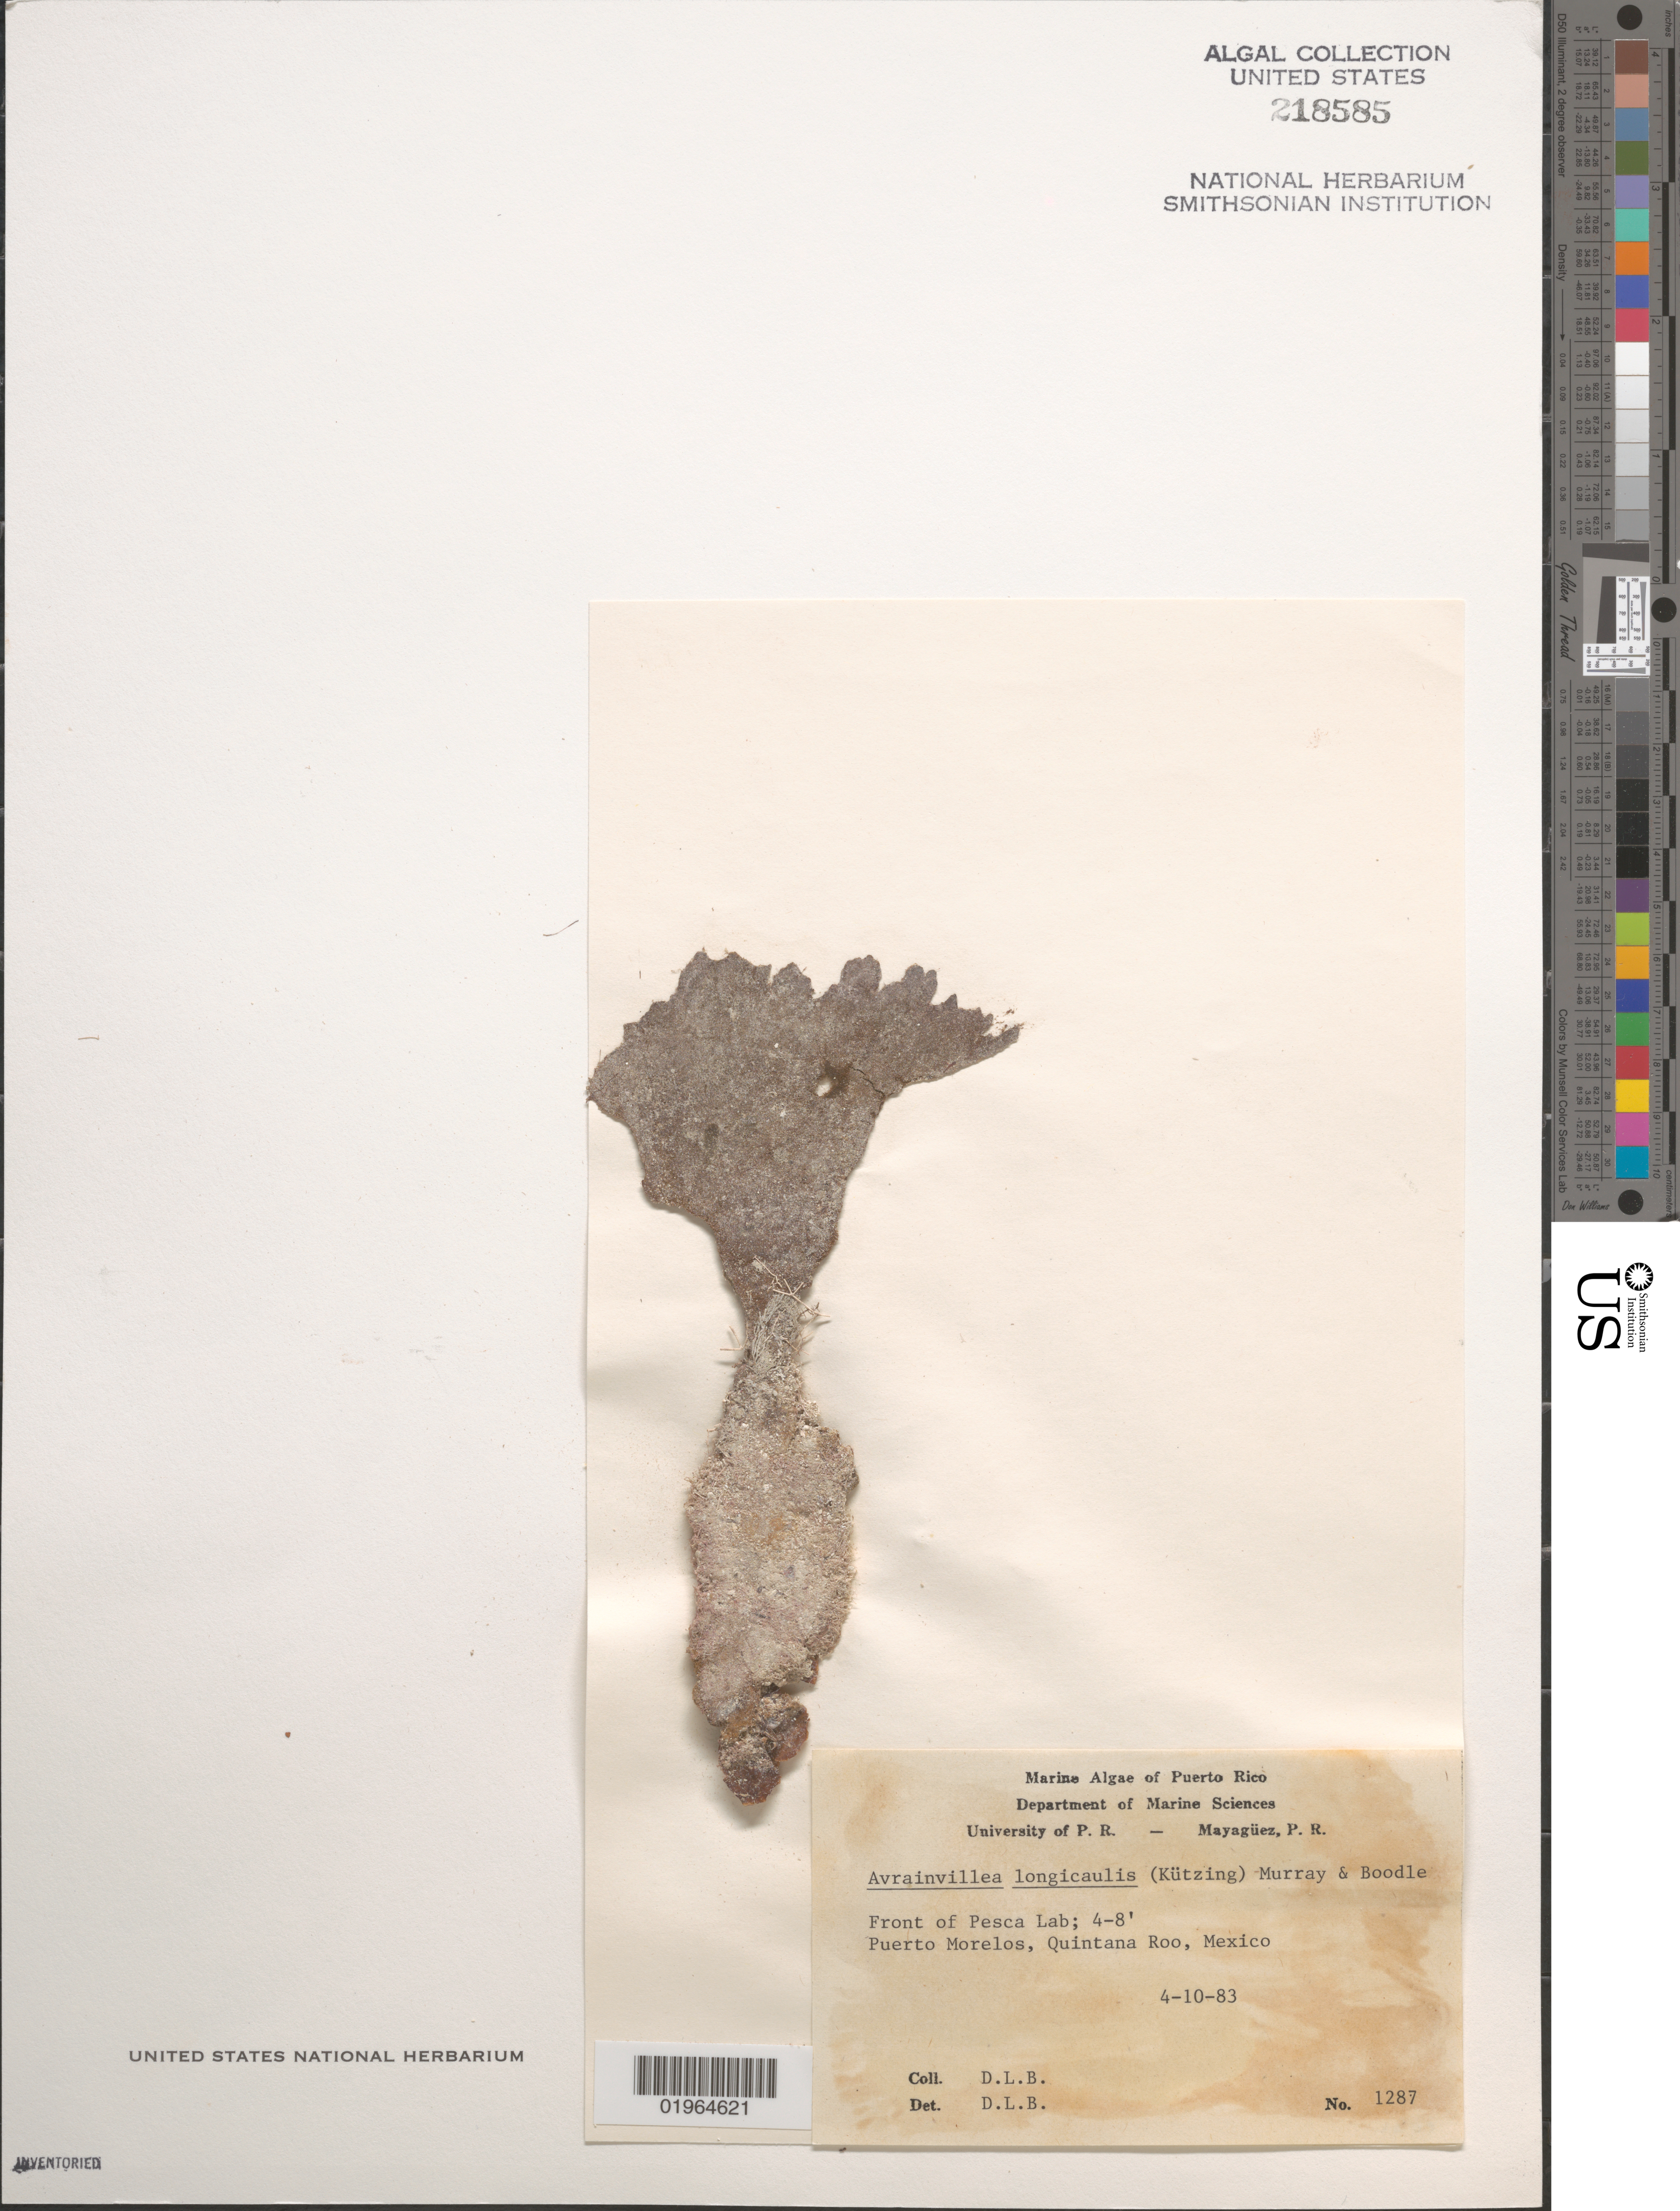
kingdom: Plantae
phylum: Chlorophyta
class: Ulvophyceae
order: Bryopsidales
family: Dichotomosiphonaceae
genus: Avrainvillea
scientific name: Avrainvillea longicaulis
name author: (Kütz.) G. Murray & Boodle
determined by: Ballantine, D. L.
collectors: D.L. Ballantine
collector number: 1287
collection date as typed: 10 Apr 1983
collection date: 1983-04-10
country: Mexico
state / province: Quintana Roo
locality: Puerto Morelos, front of Pesca Laboratory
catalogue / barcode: US 218585